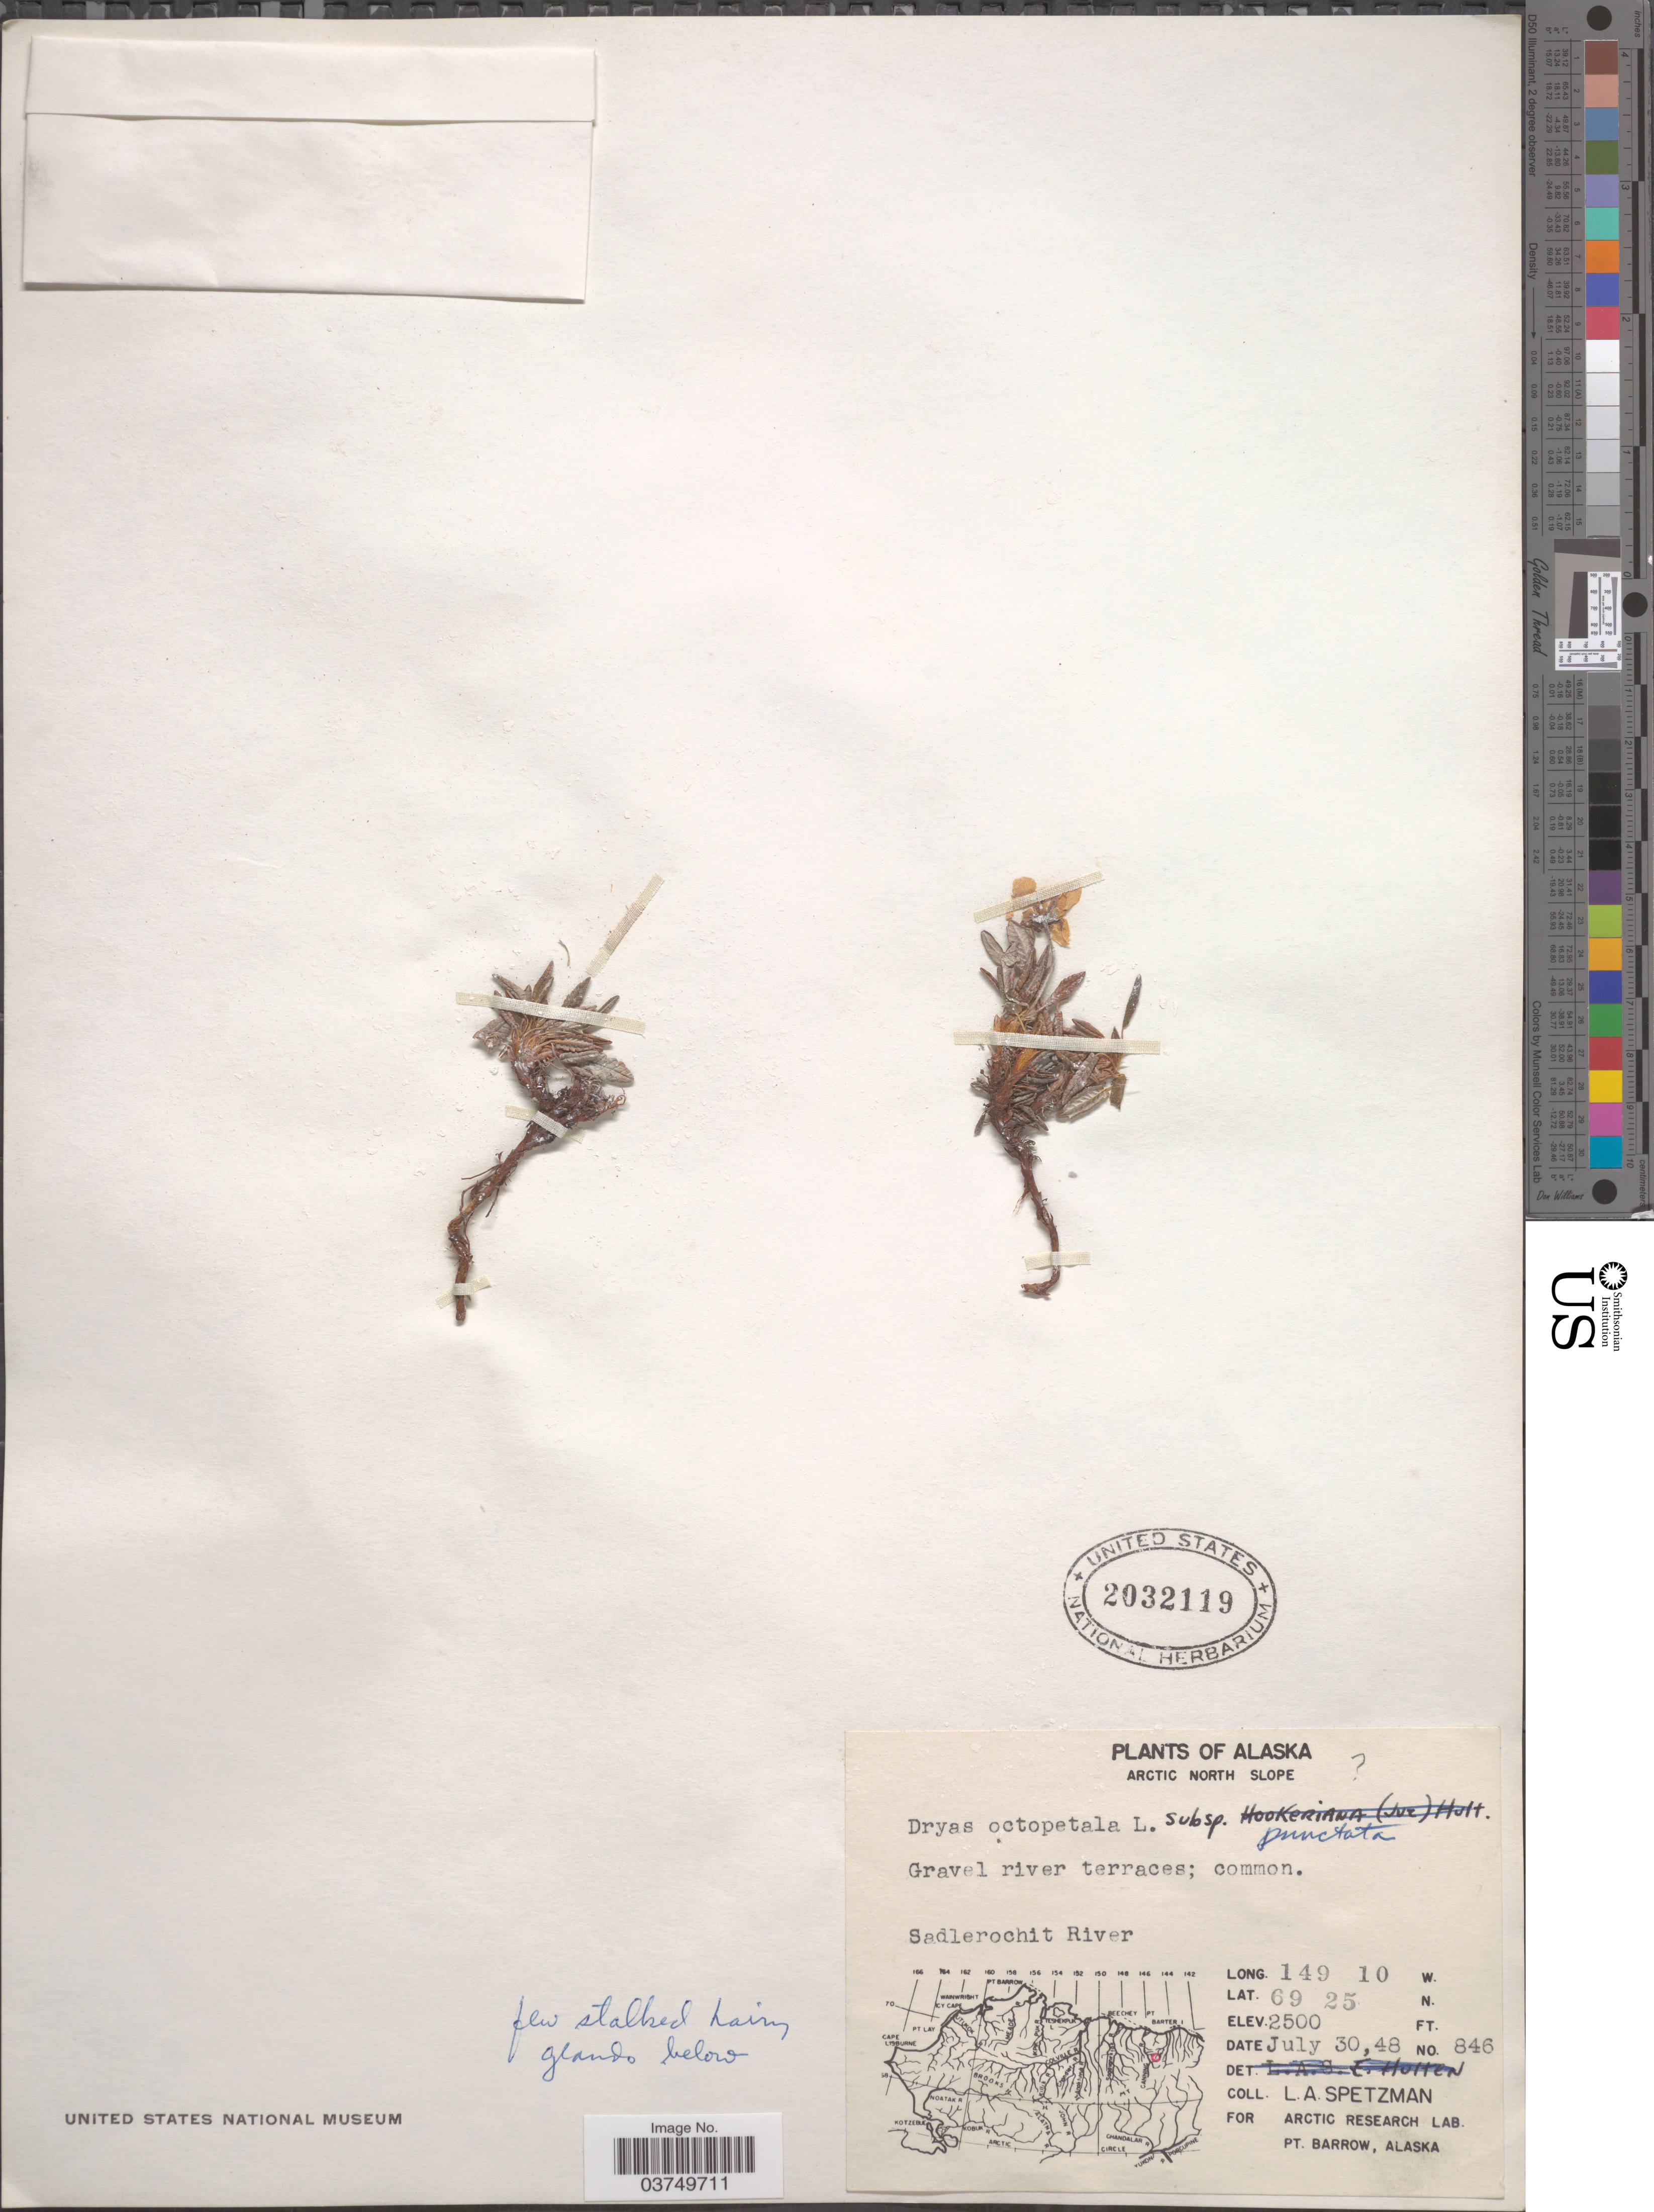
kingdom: Plantae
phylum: Tracheophyta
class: Magnoliopsida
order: Rosales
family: Rosaceae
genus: Dryas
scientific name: Dryas punctata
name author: Juz.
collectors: L. Spetzman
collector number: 846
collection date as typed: Transcribed d/m/y: 30/7/48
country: United States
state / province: Alaska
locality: Arctic North Slope. Sadlerochit River.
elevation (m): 762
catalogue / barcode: US 2032119